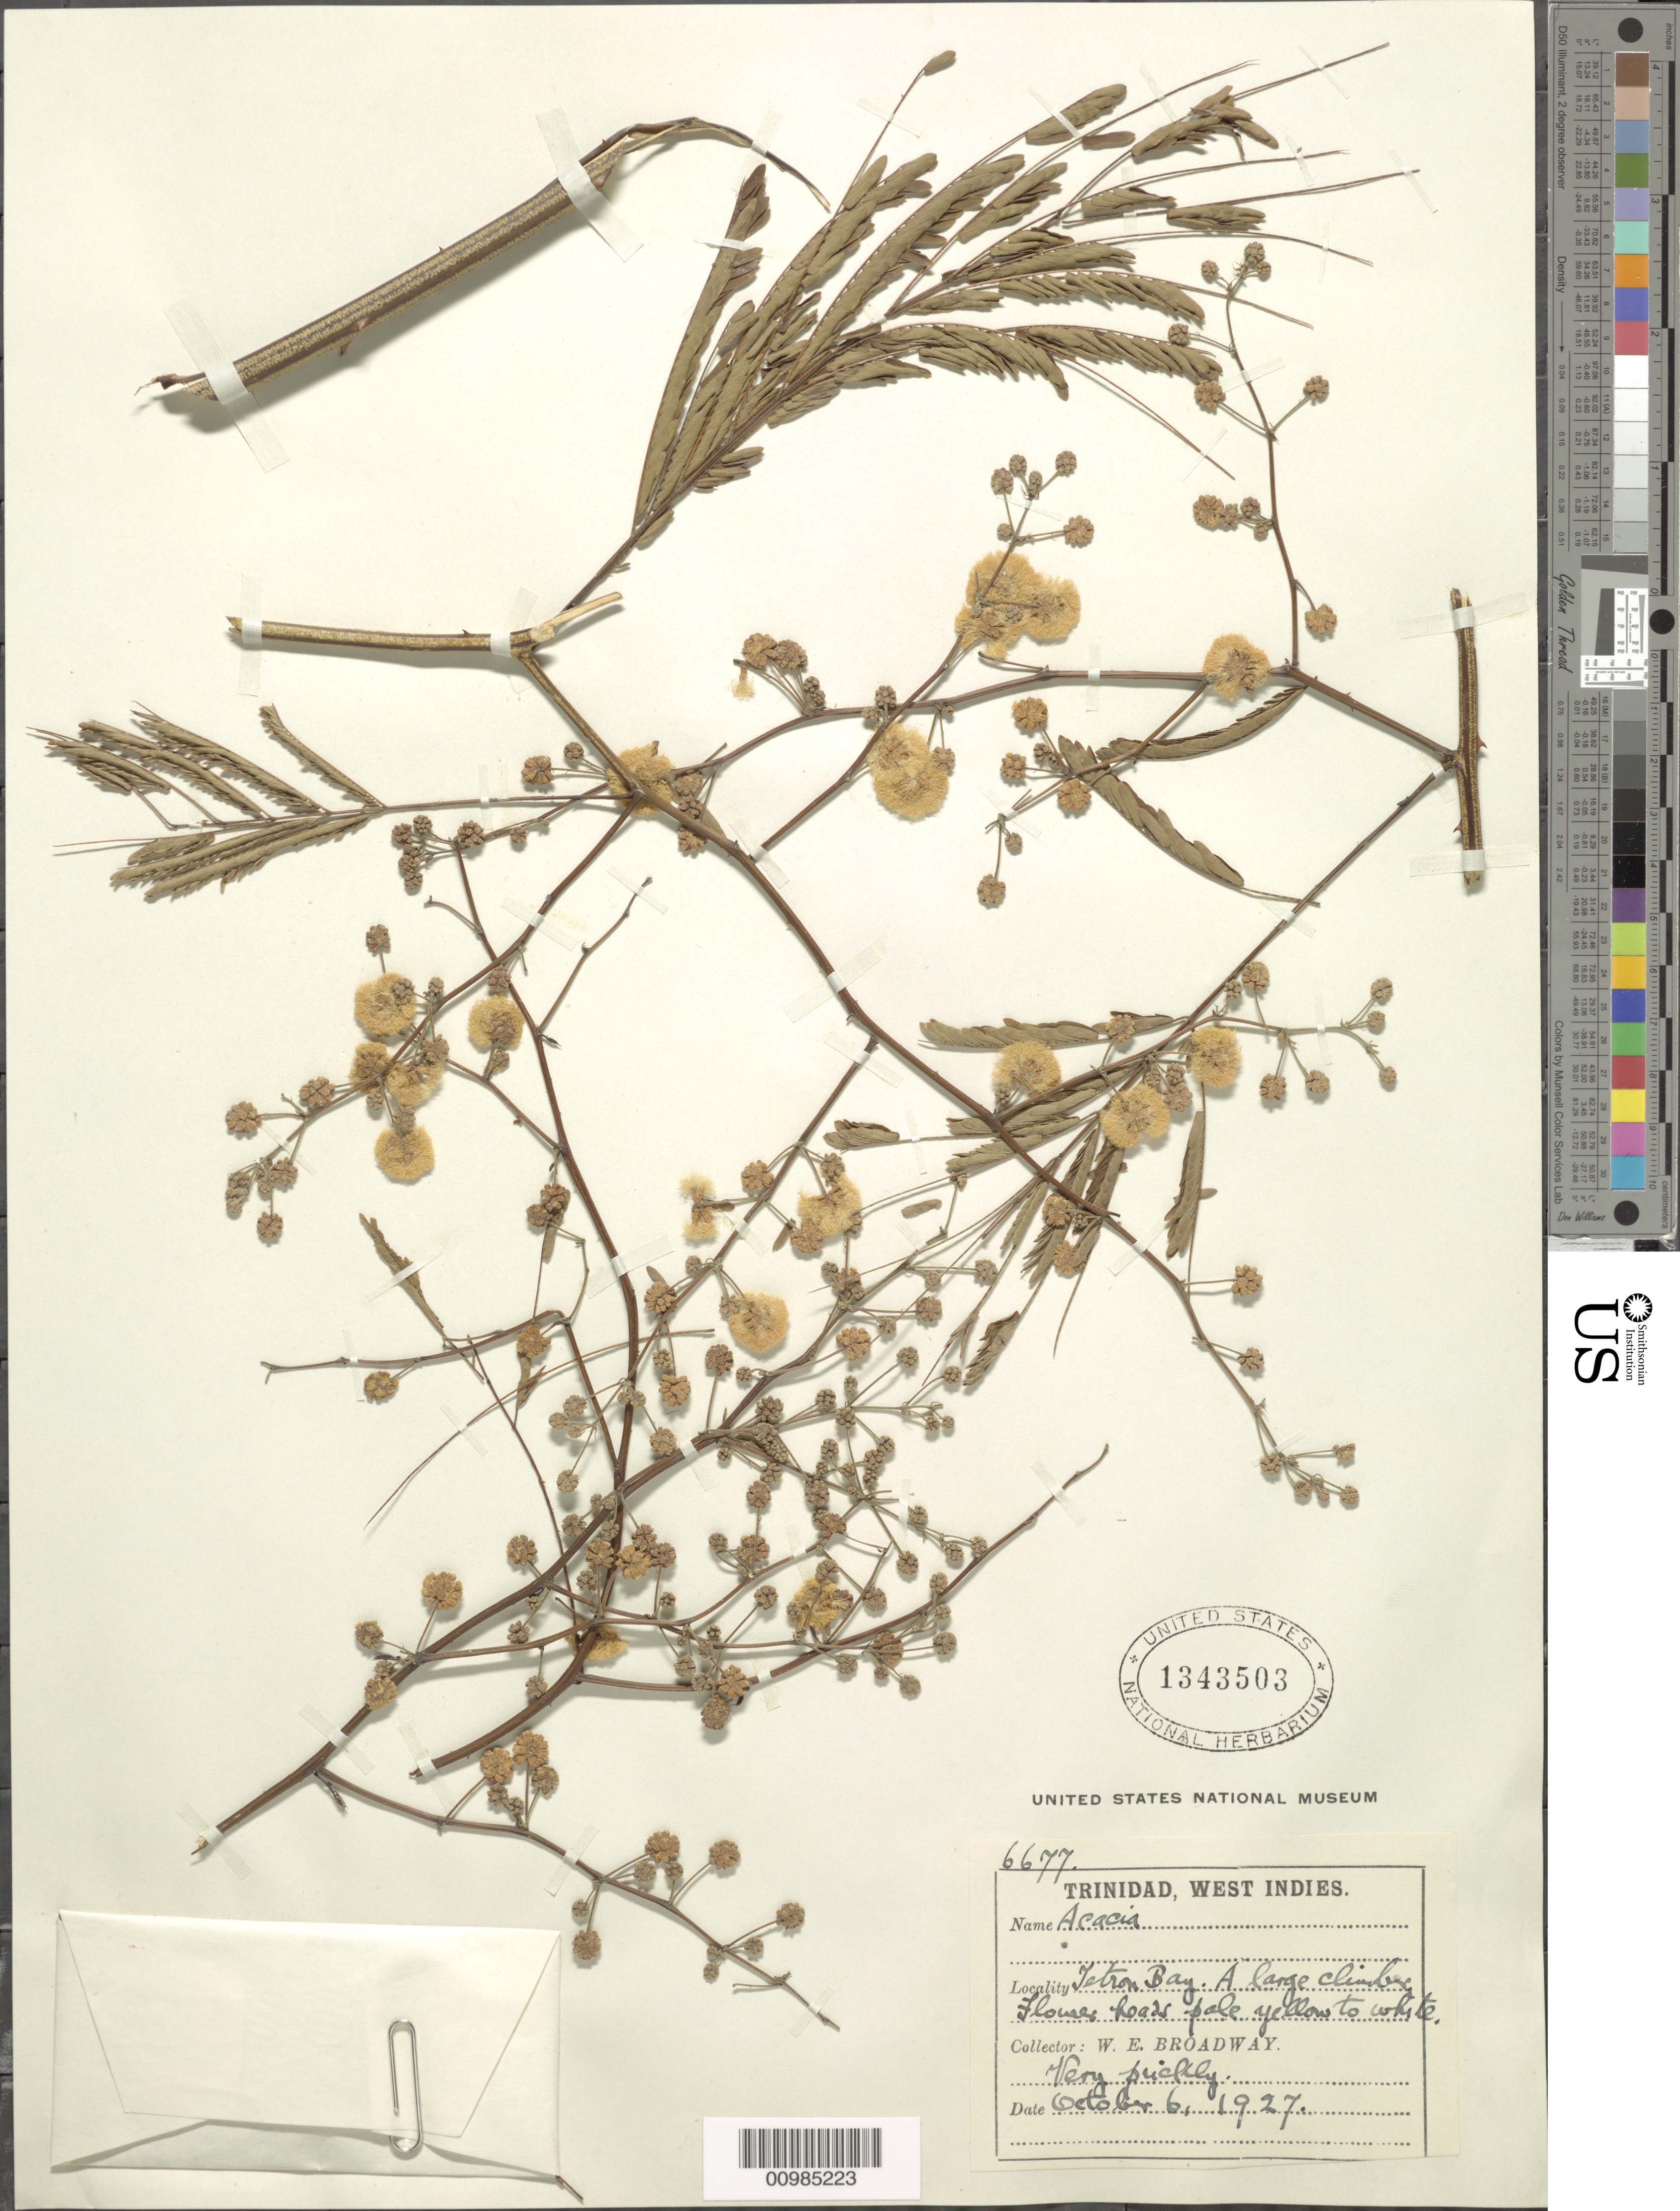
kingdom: Plantae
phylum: Tracheophyta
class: Magnoliopsida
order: Fabales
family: Fabaceae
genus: Senegalia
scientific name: Senegalia sp.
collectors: W. E. Broadway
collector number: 6677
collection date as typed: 06 Oct 1927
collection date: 1927-10-06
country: Trinidad and Tobago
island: Trinidad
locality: Tetron Bay.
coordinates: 0 N, 0 E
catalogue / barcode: US 1343503